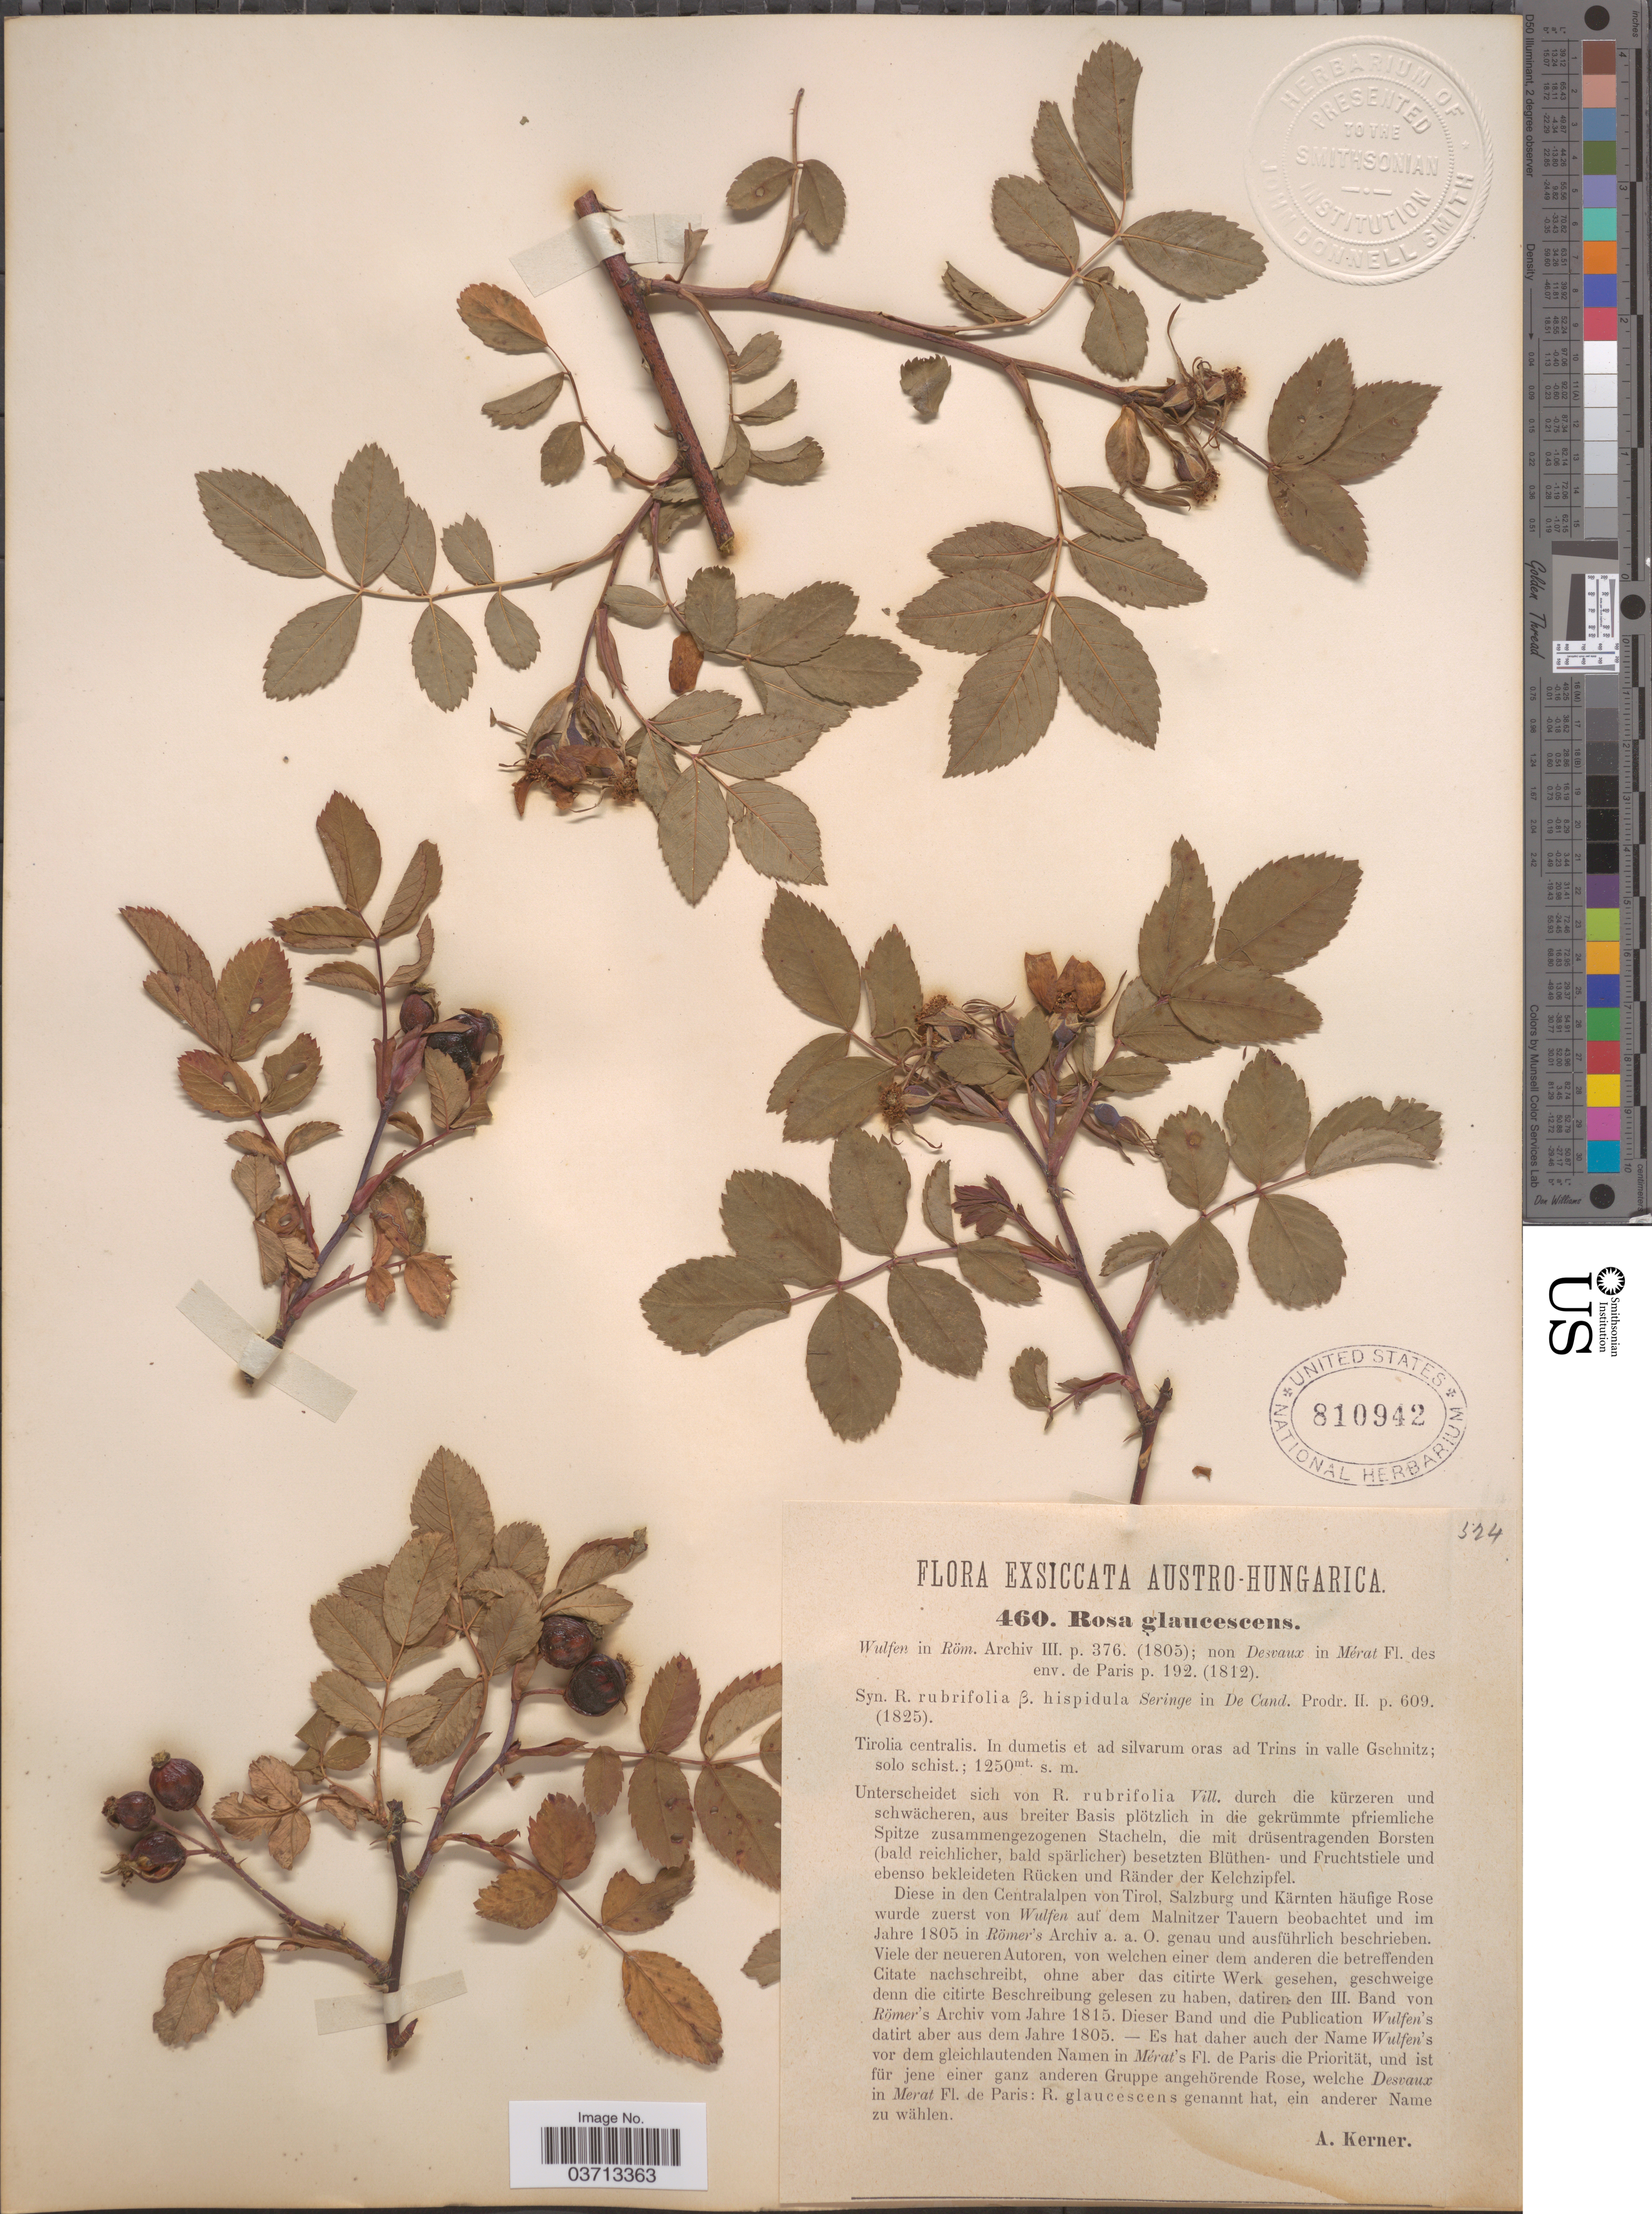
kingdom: Plantae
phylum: Tracheophyta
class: Magnoliopsida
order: Rosales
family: Rosaceae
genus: Rosa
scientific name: Rosa glaucescens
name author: Besser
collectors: A. Kerner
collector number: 460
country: Austria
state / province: Tirol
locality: Austro-Hungarica. Tirolia centralis. In dumetis et ad silvarum oras ad Trins in valle Gschnitz.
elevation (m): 1250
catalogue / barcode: US 810942